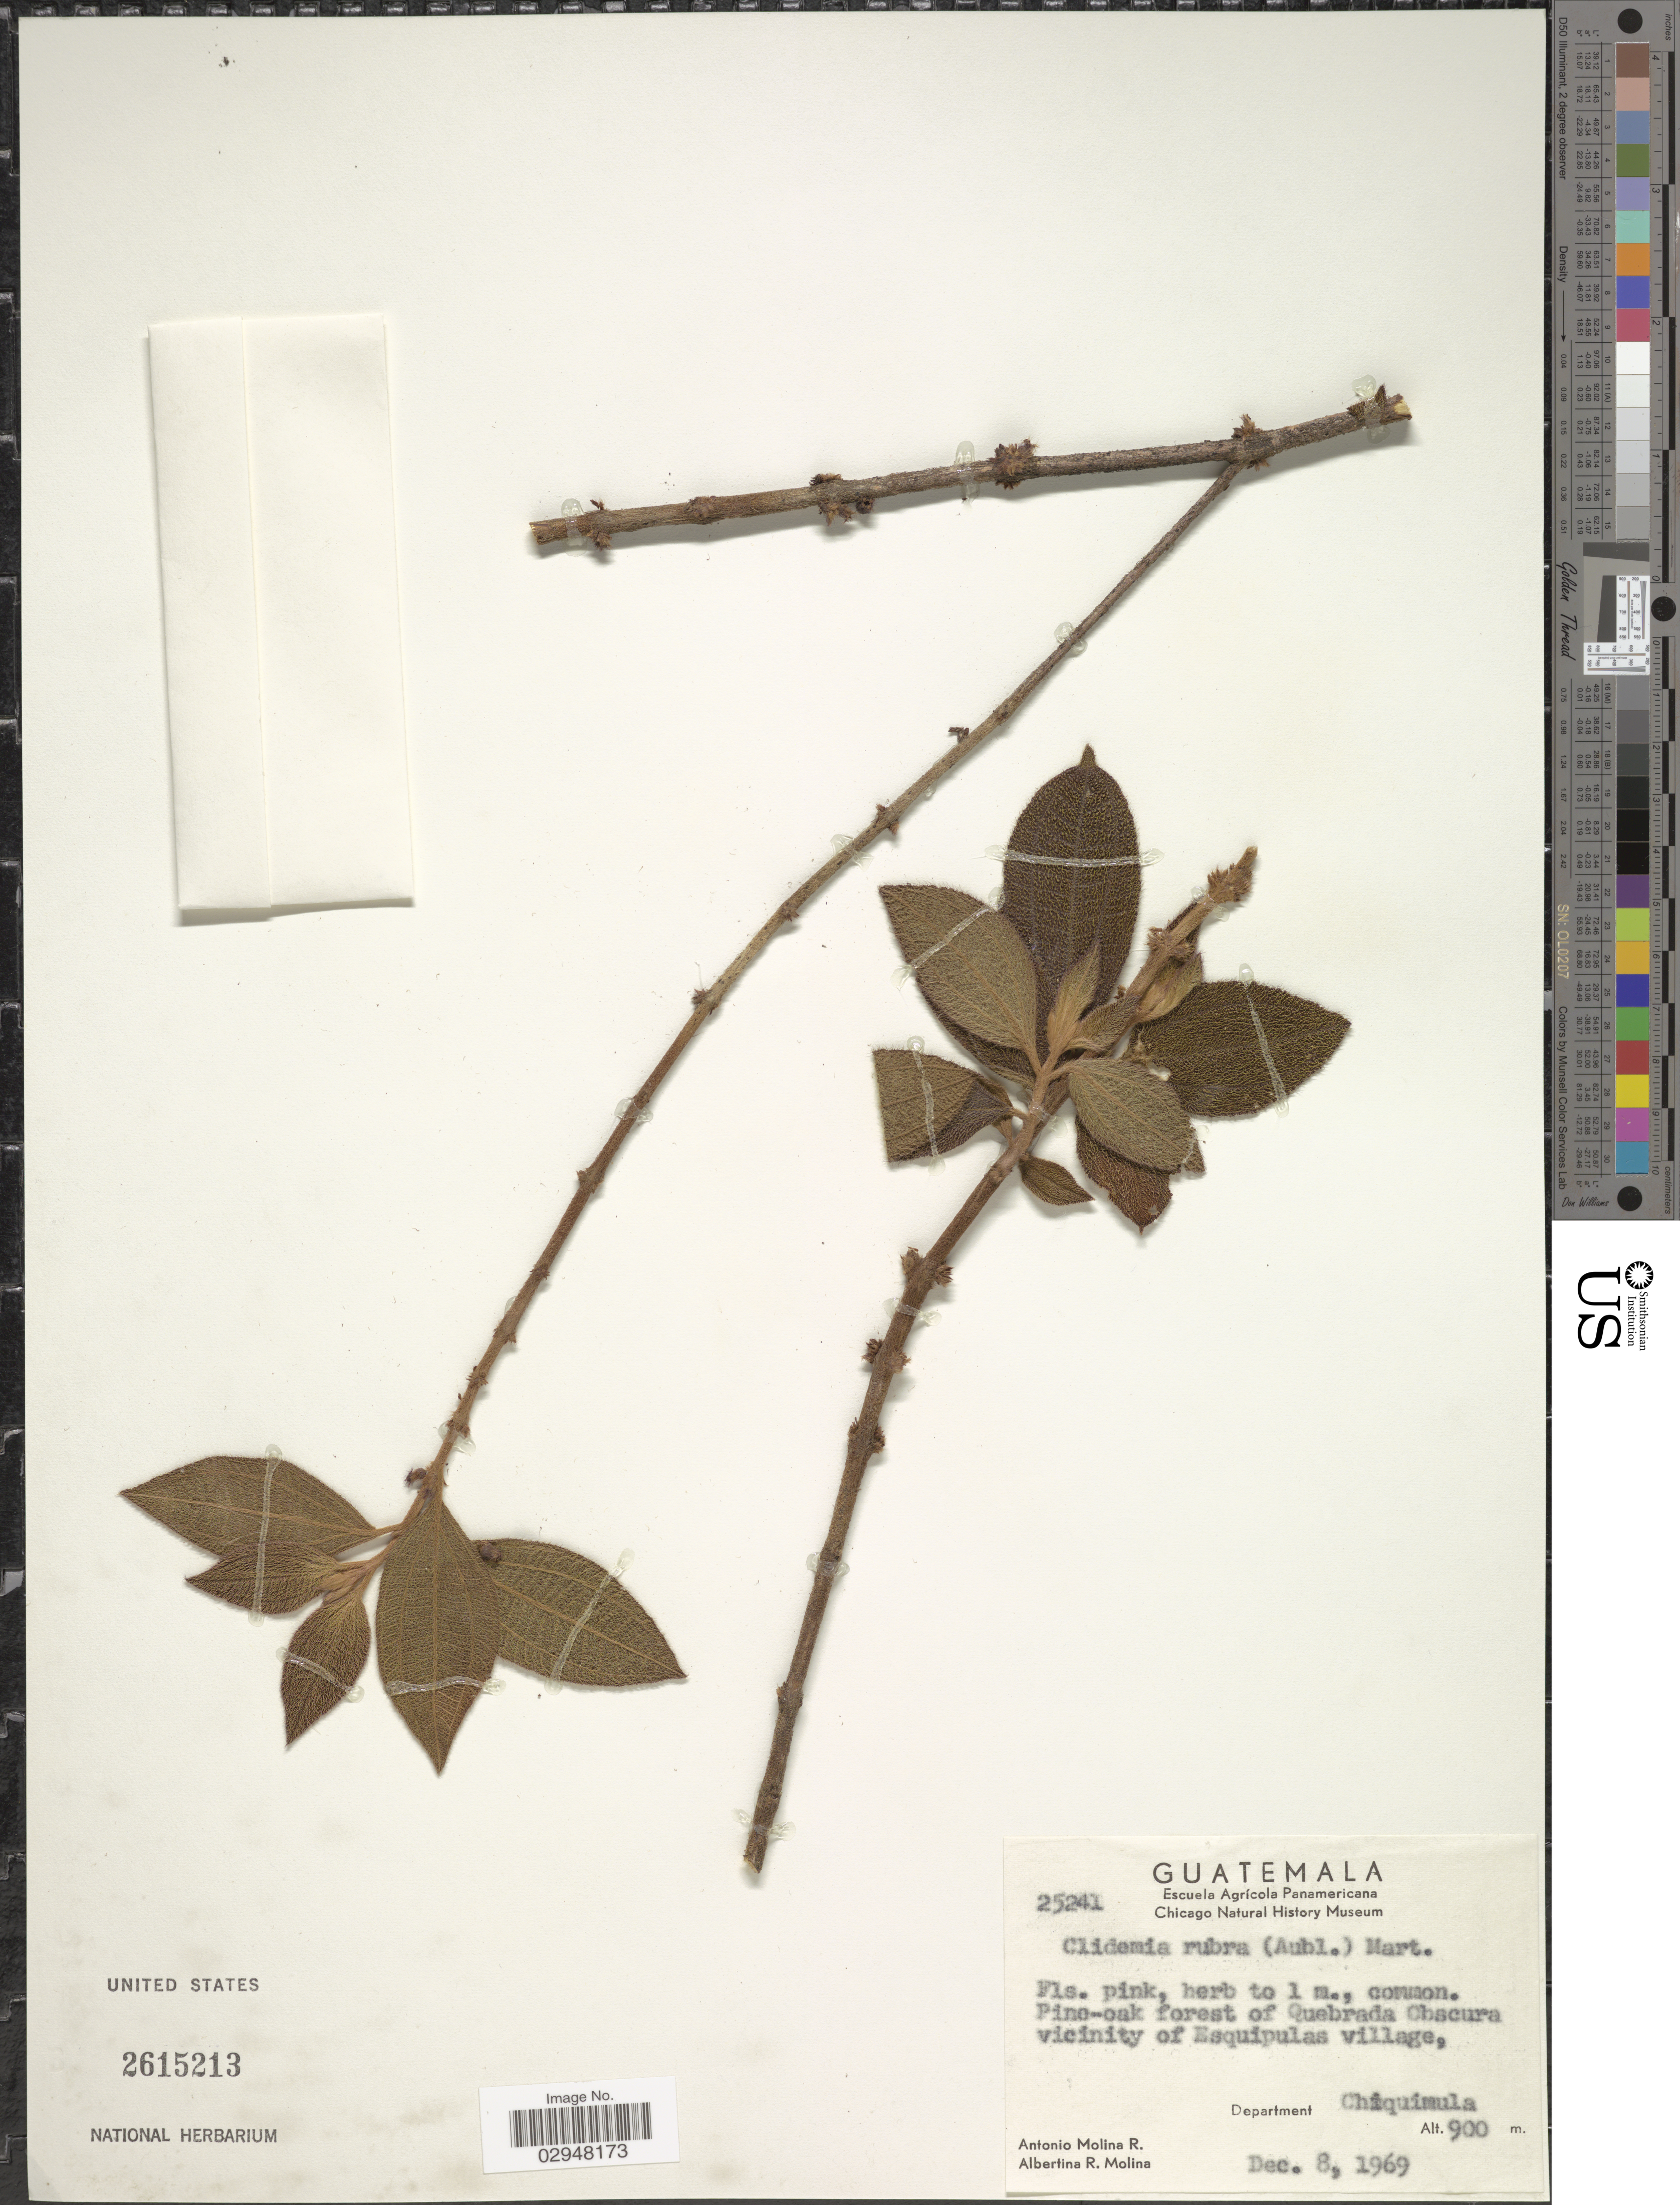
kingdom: Plantae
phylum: Tracheophyta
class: Magnoliopsida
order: Myrtales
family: Melastomataceae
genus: Clidemia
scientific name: Clidemia rubra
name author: (Aubl.) Mart.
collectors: A. Molina R. & A. R. Molina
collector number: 25241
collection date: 1969-12-08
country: Guatemala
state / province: Chiquimula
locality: Quebrada Obscura vicinity of Esquipulas village, Department Chiquimula.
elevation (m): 900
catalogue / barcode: US 2615213